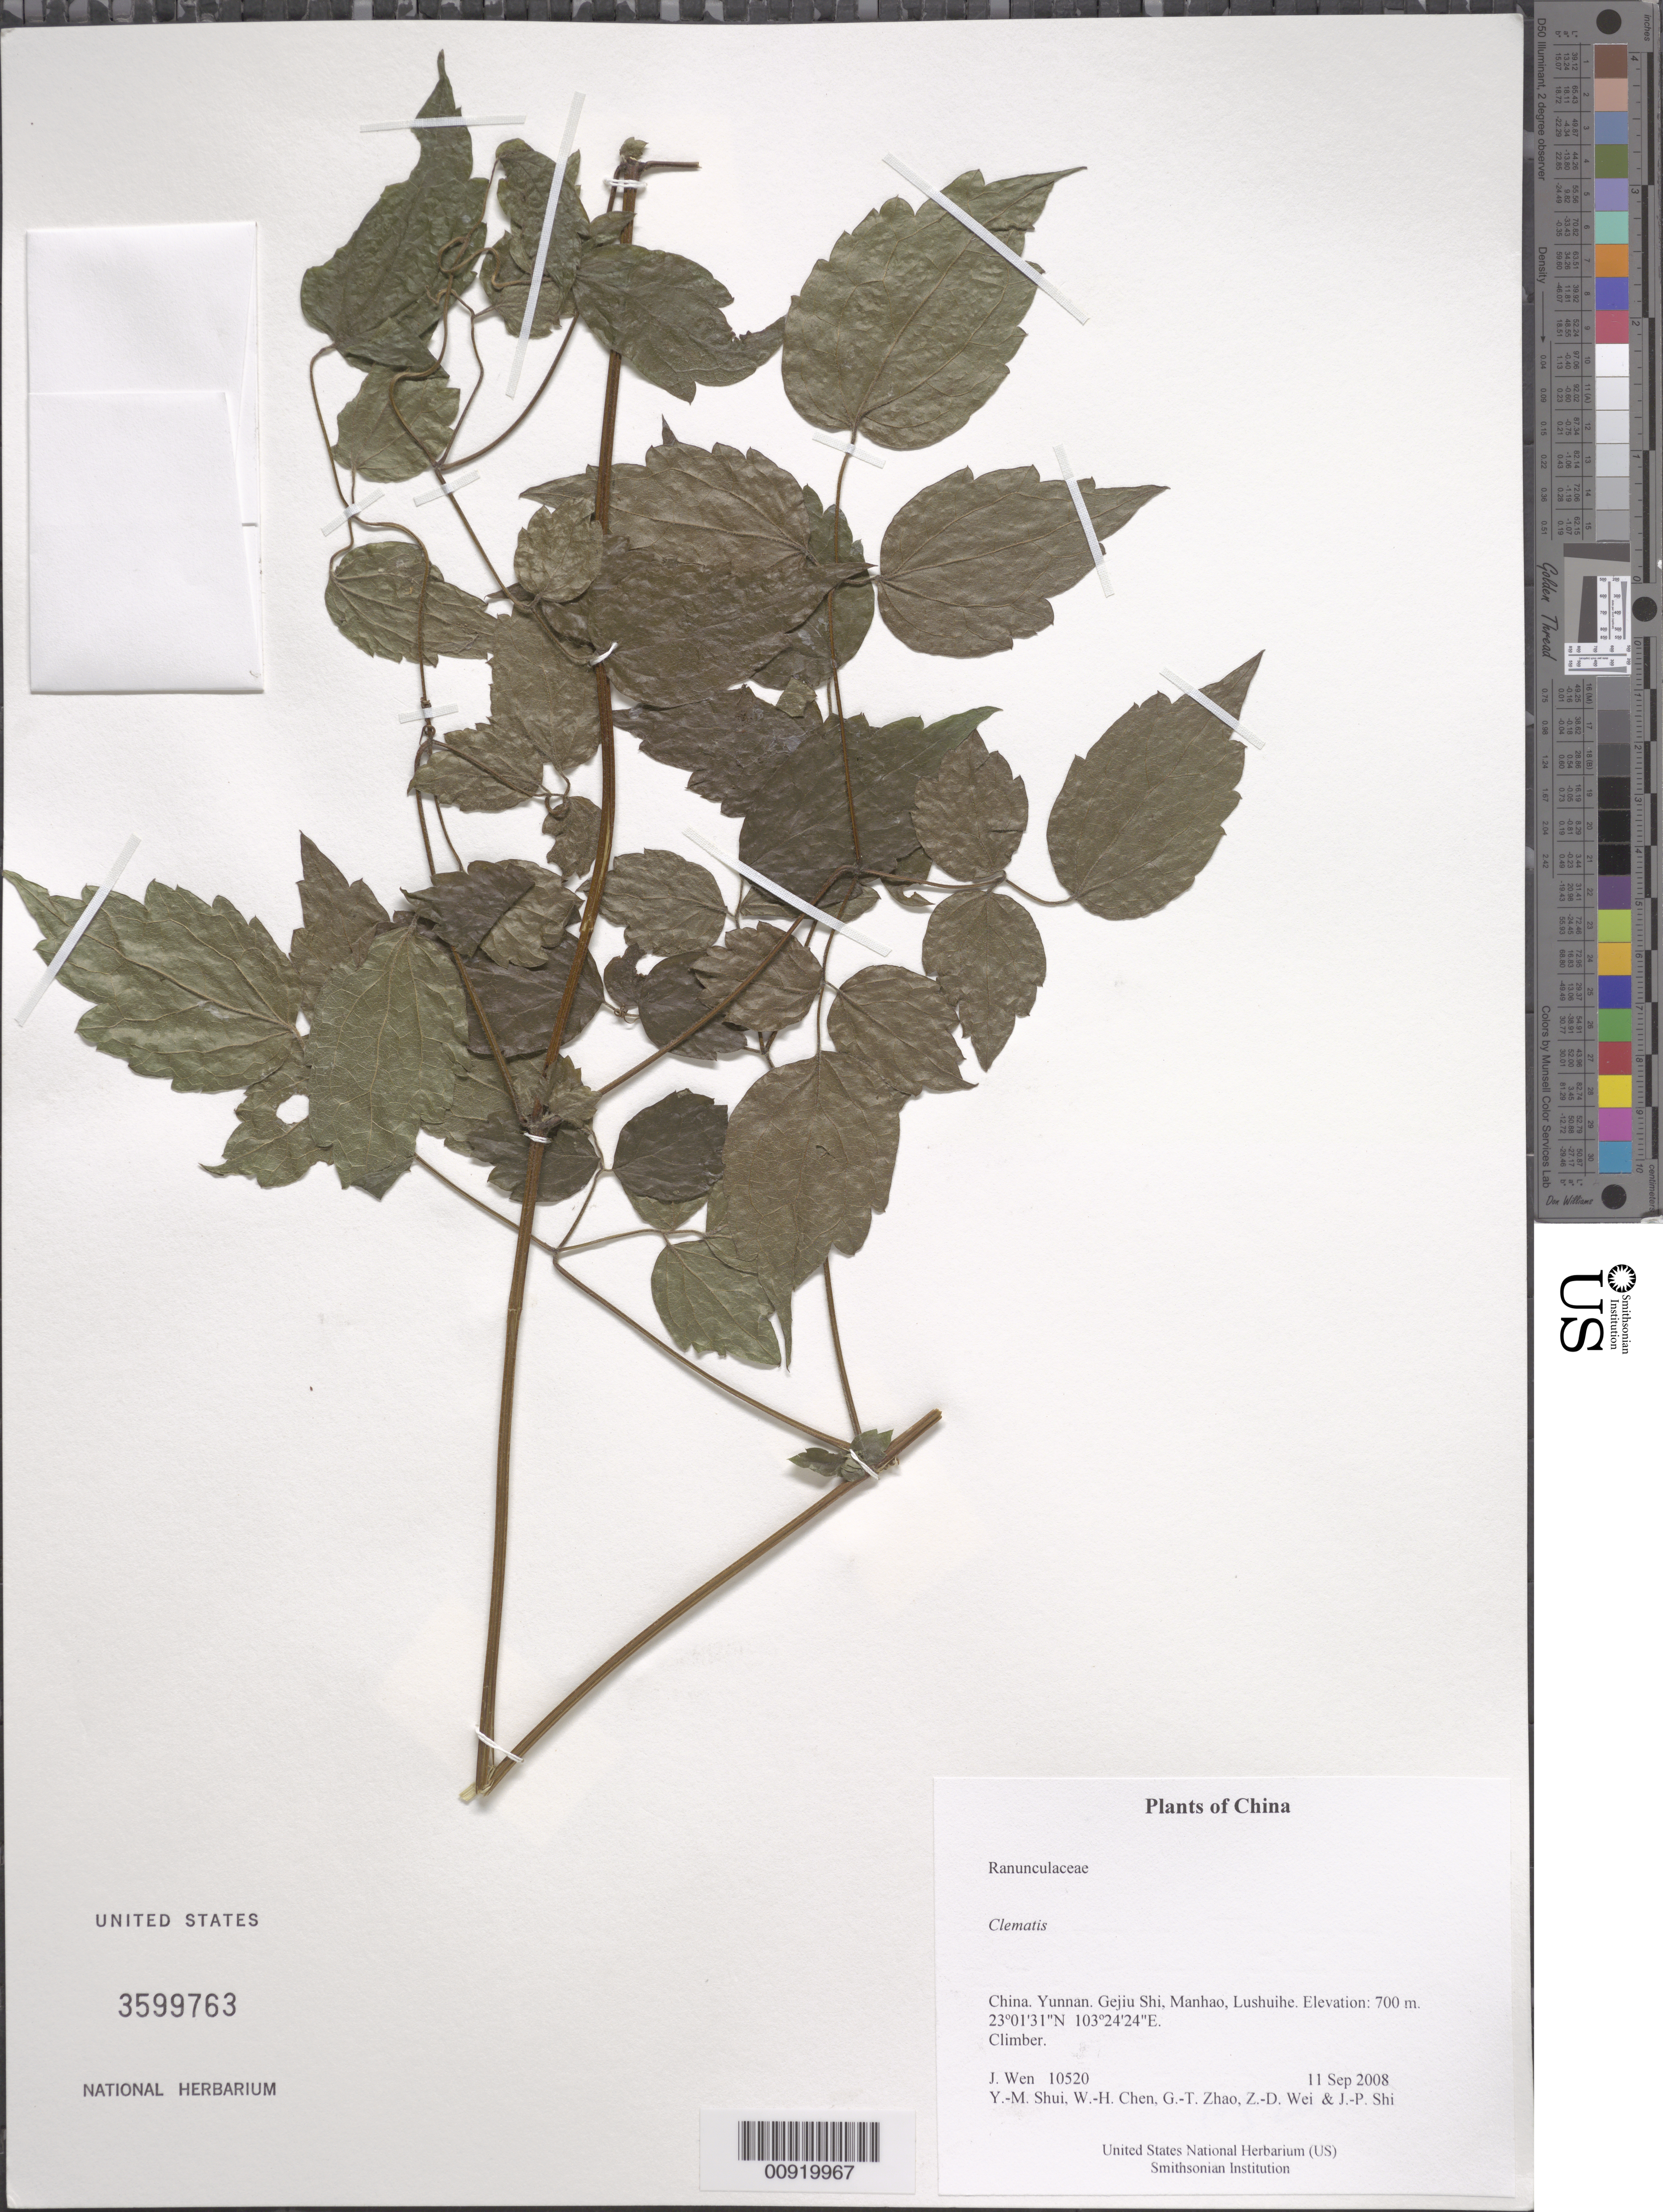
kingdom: Plantae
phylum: Tracheophyta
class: Magnoliopsida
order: Ranunculales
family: Ranunculaceae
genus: Clematis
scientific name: Clematis sp.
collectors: J. Wen, Y. Shui, W. Chen, G. Zhao, Z. Wei & J. Shi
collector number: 10520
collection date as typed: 11 Sep 2008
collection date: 2008-09-11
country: China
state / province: Yunnan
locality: Gejiu Shi, Manhao, Lushuihe.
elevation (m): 700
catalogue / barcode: US 3599763